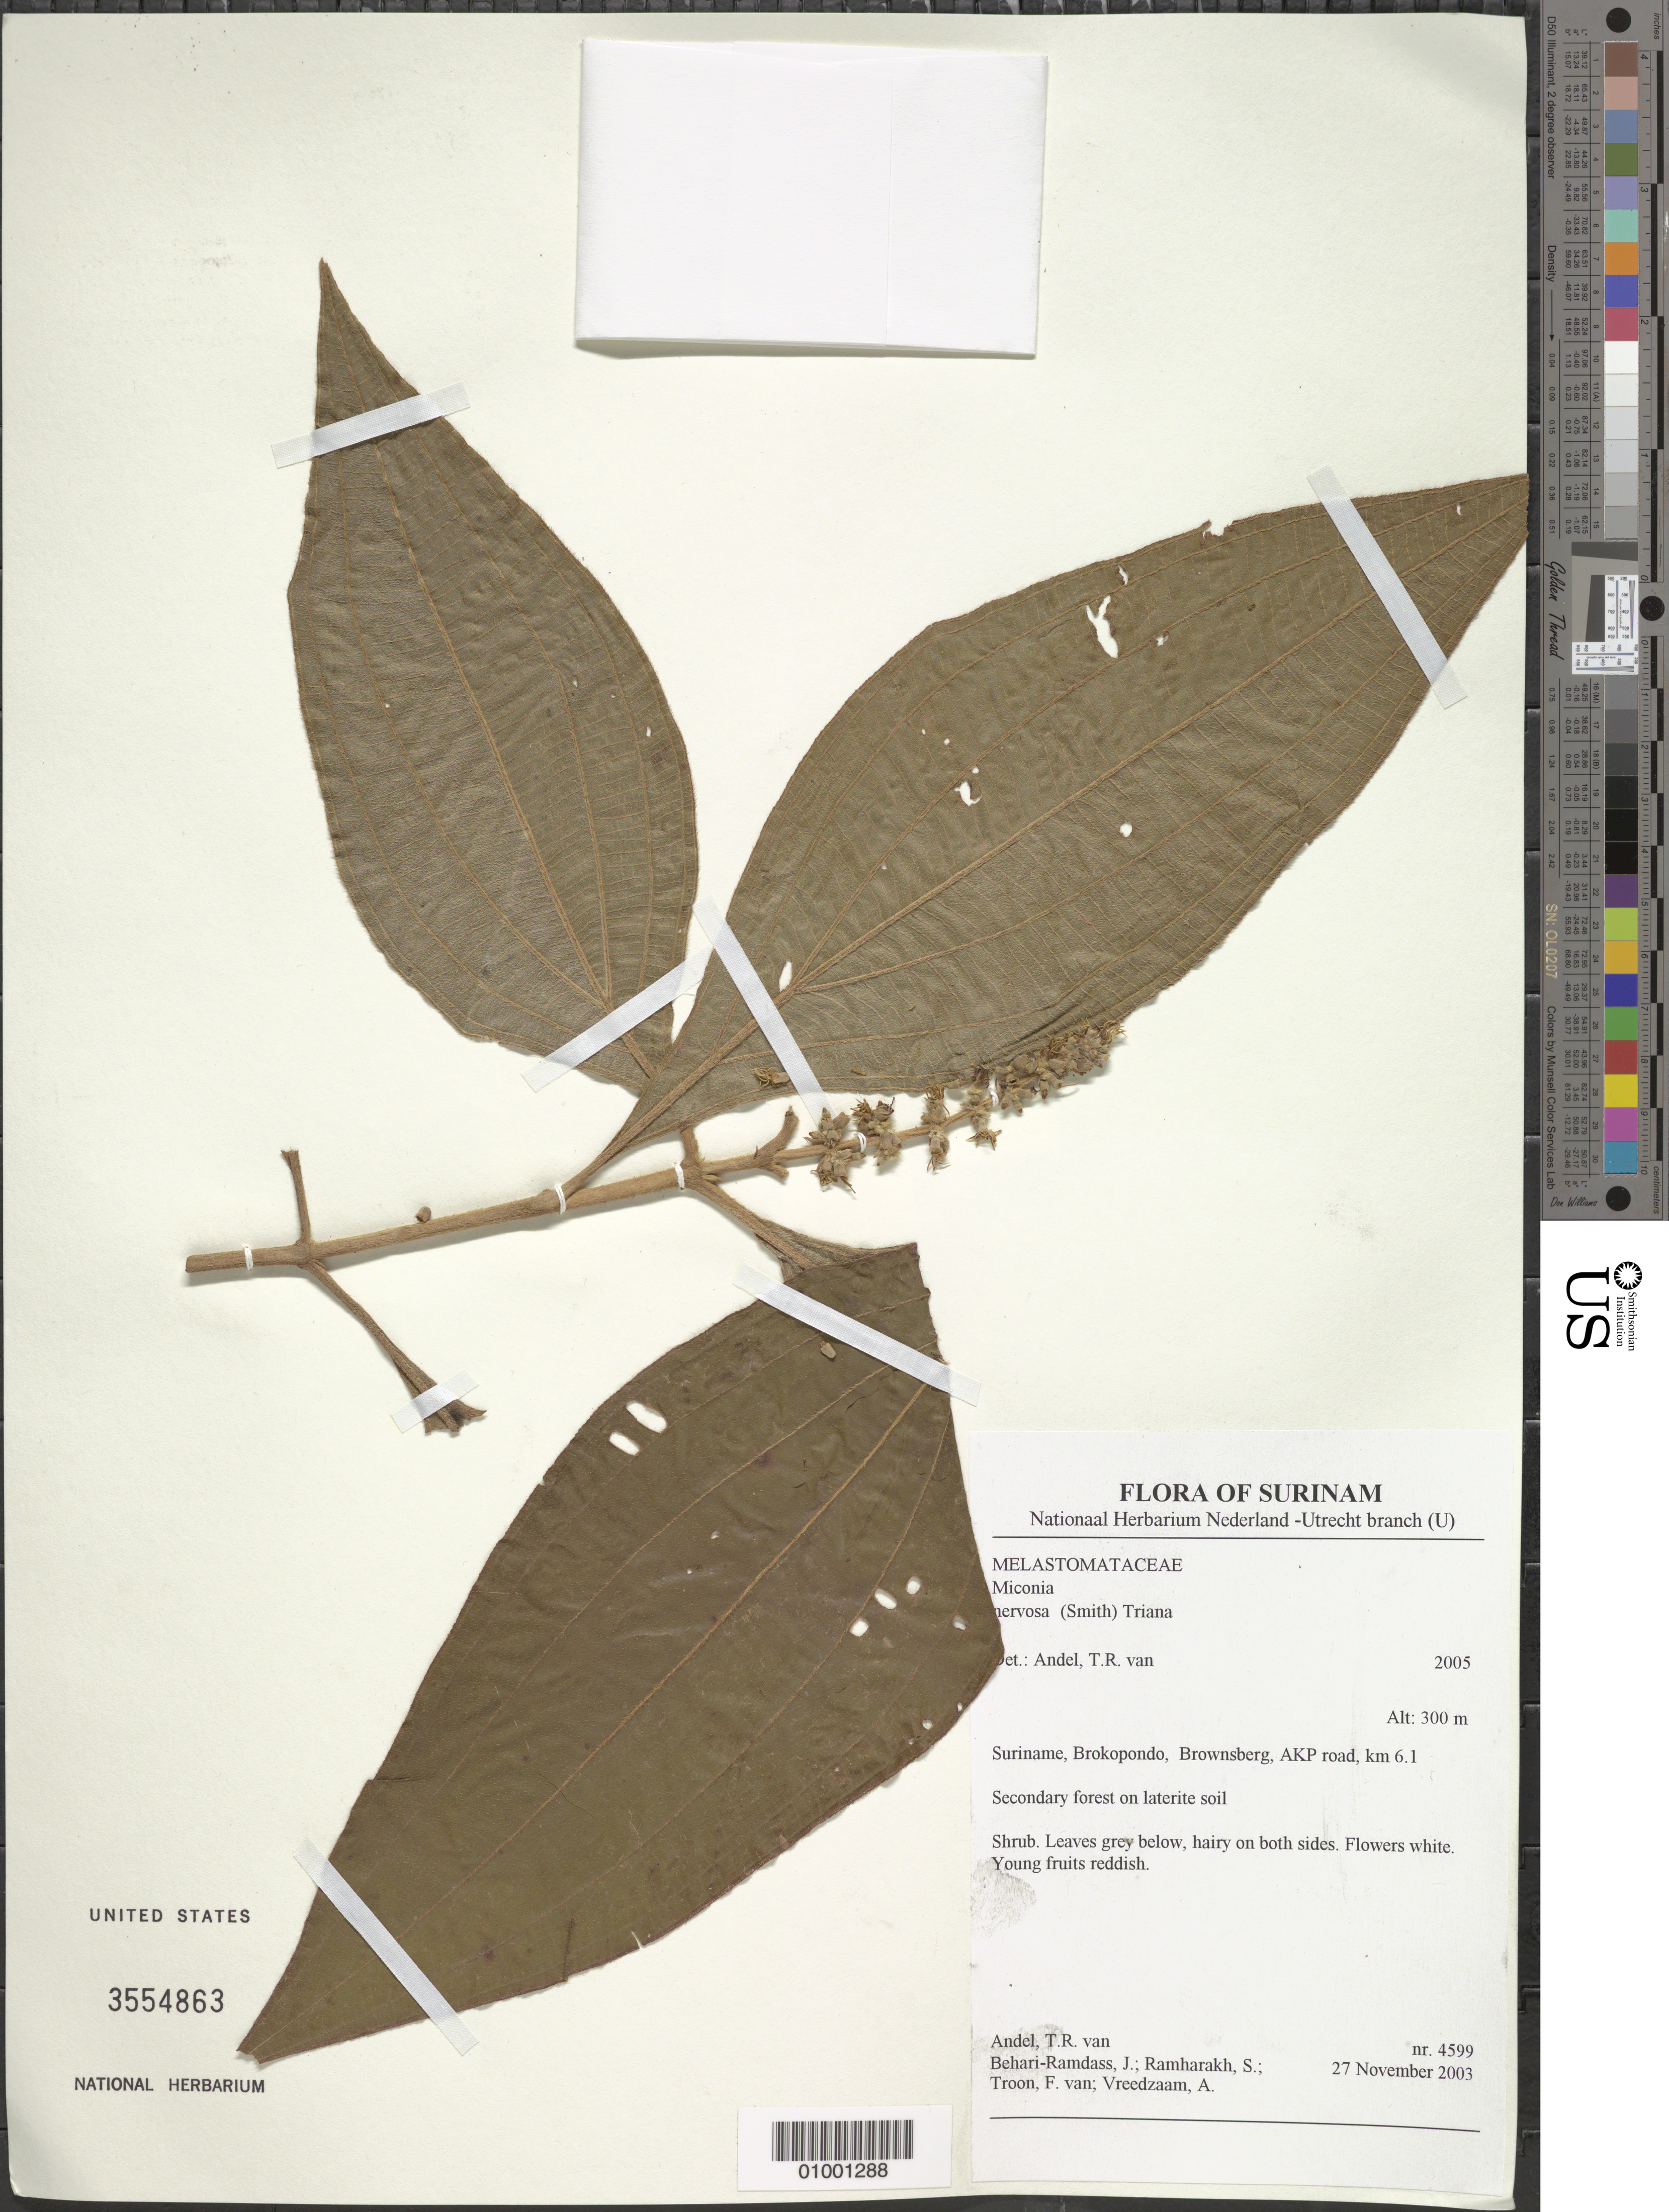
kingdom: Plantae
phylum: Tracheophyta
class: Magnoliopsida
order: Myrtales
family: Melastomataceae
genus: Miconia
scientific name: Miconia nervosa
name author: (Sm.) Triana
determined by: Andel, Tinde R. van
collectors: T. R. van Andel, J. Behari-Ramdas, S. Ramharakh, K. Wewe & A. Vreedzaam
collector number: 4599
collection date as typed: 27-Nov-03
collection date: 2003-11-27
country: Suriname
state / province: Brokopondo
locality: Brownsberg, AKP road, km 6.1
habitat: Secondary forest on laterite soil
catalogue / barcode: US 3554863